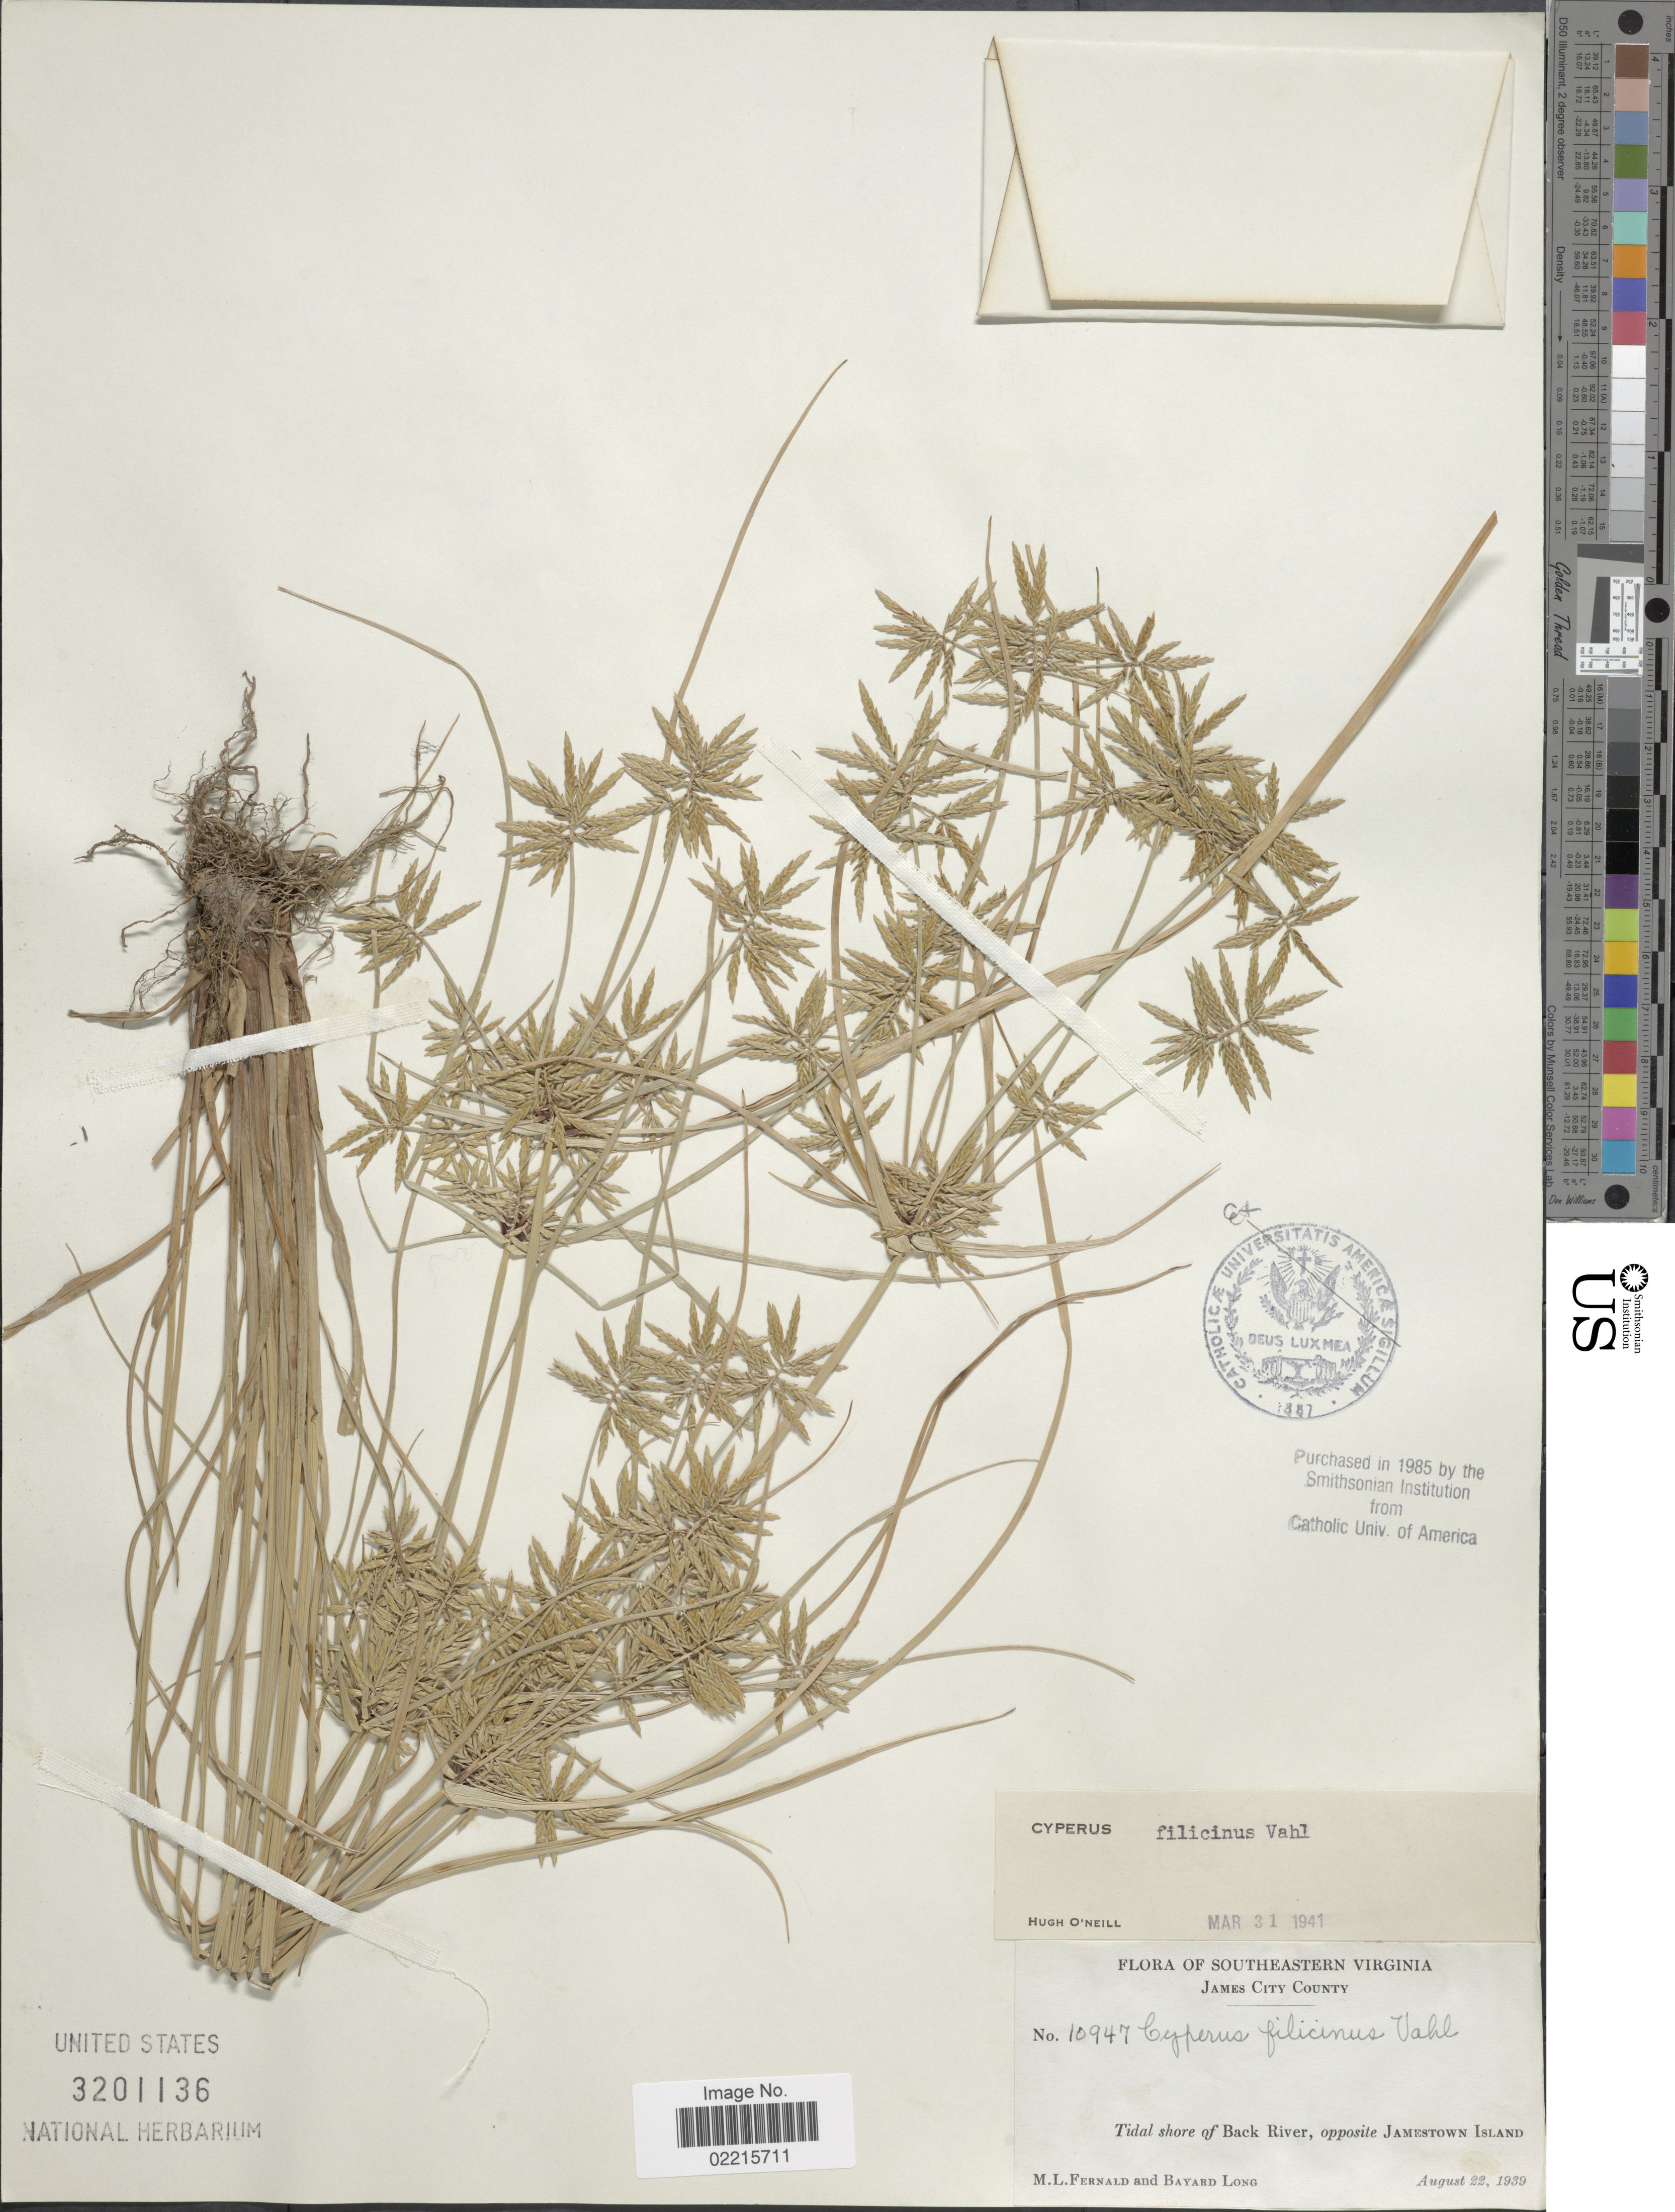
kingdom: Plantae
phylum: Tracheophyta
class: Liliopsida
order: Poales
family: Cyperaceae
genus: Cyperus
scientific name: Cyperus filicinus Vahl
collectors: M. L. Fernald & B. Long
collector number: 10947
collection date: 1939-08-22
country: United States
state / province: Virginia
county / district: James City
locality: Southeastern Virginia, James City County. Tidal shore of Back River, opposite Jamestown Island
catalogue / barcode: US 3201136